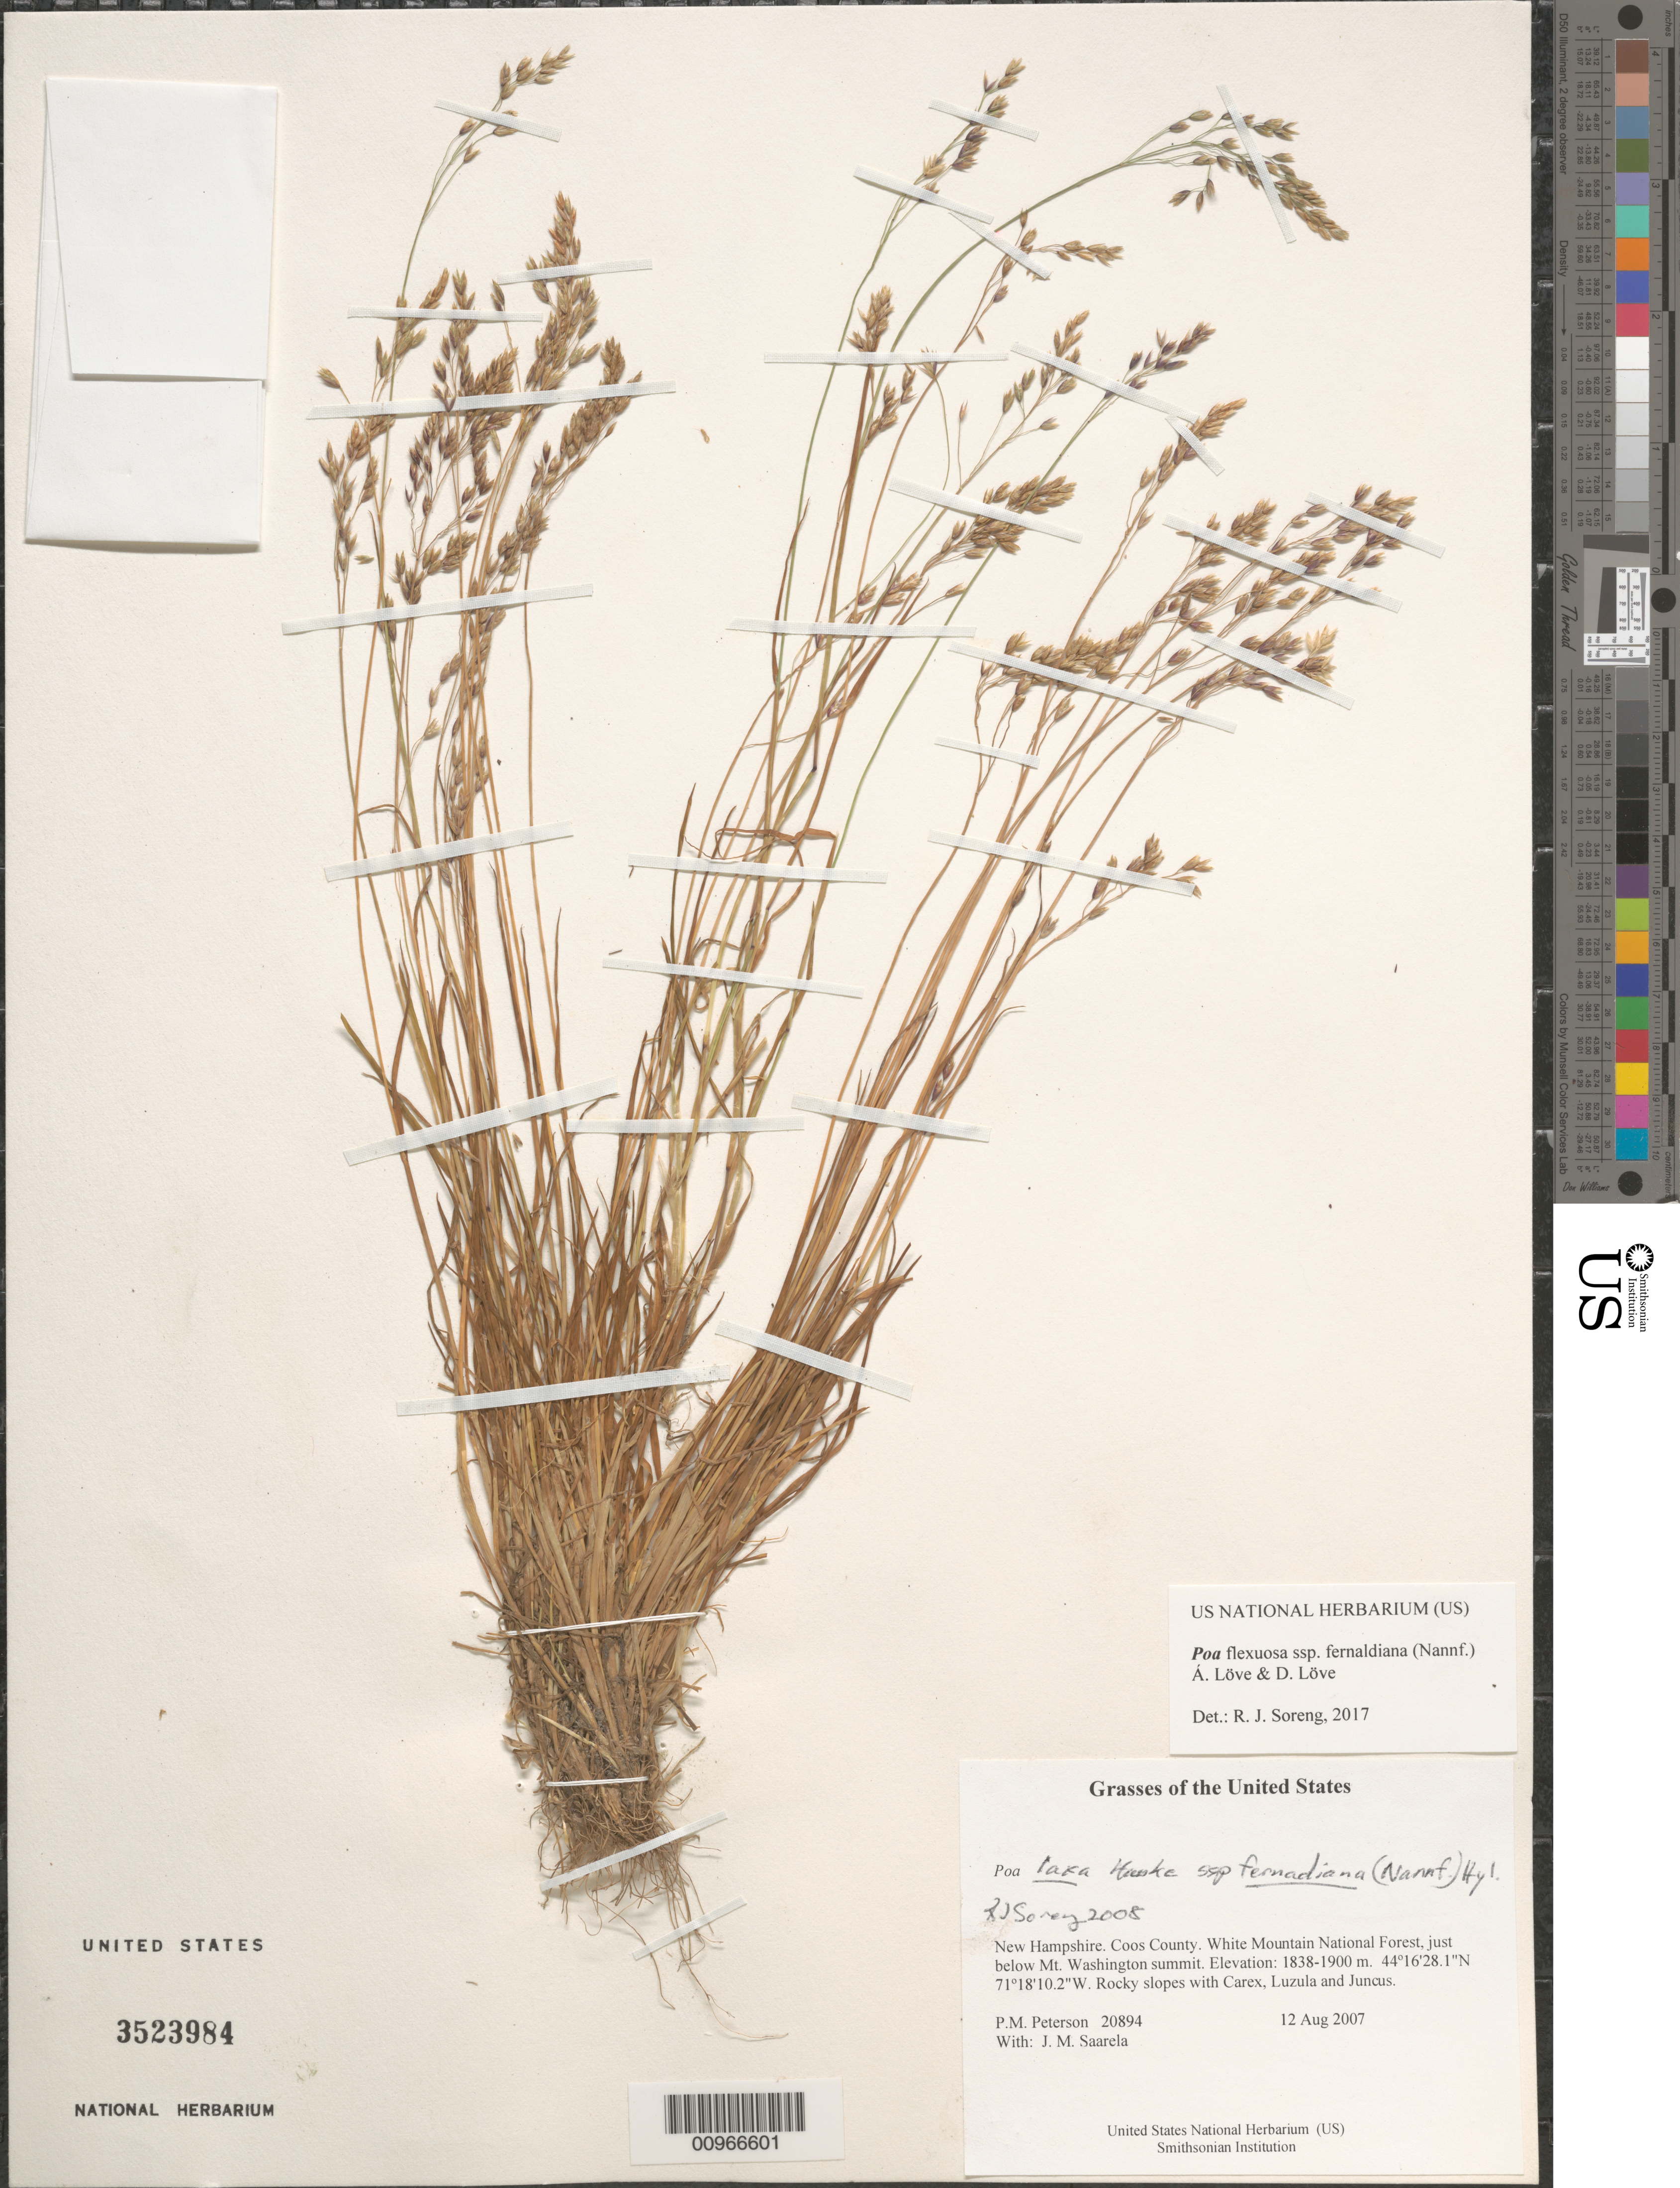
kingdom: Plantae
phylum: Tracheophyta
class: Liliopsida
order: Poales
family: Poaceae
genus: Poa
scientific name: Poa laxa Haenke subsp. fernaldiana (Nannf.) Hyl.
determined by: Soreng, Robert J., Research Associate (BOT), Smithsonian Institution - National Museum of Natural History (UNITED STATES)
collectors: P. M. Peterson & J. Saarela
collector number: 20894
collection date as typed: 12 Aug 2007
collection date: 2007-08-12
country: United States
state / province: New Hampshire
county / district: Coos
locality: White Mountain National Forest, just below Mt. Washington summit.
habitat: Rocky slopes with Carex, Luzula and Juncus.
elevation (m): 1838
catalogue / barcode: US 3523984